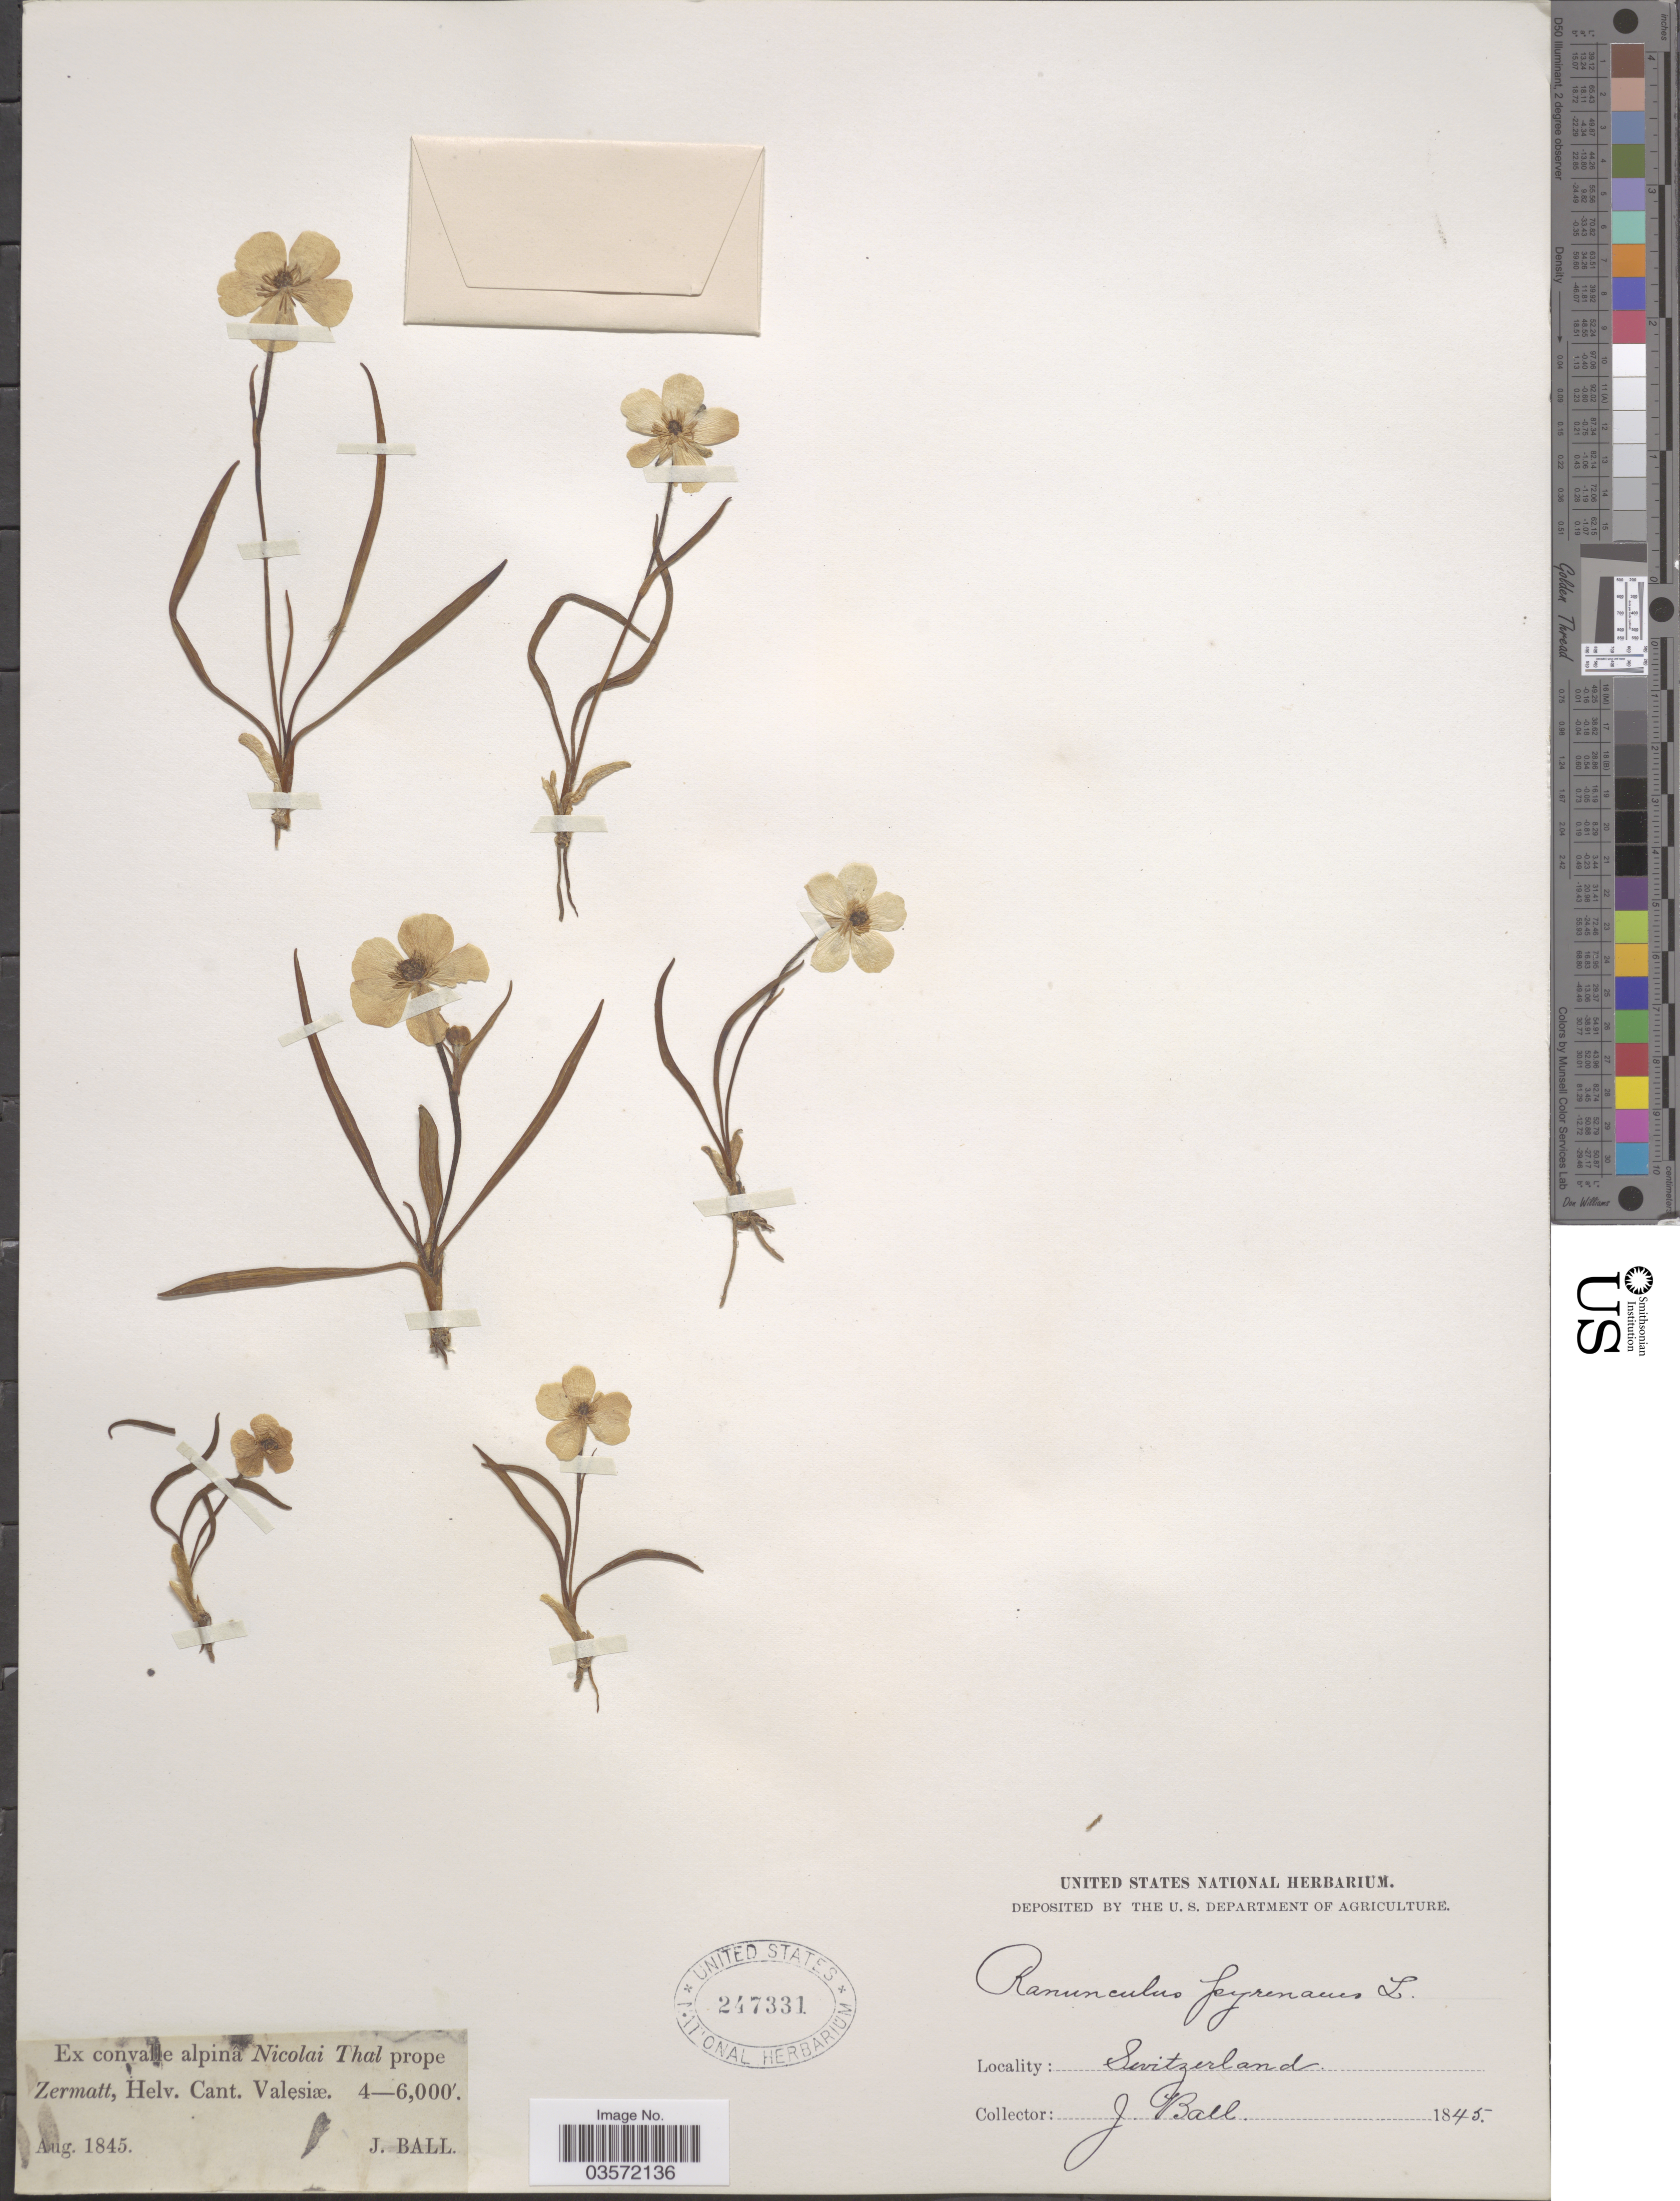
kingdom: Plantae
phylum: Tracheophyta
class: Magnoliopsida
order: Ranunculales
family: Ranunculaceae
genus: Ranunculus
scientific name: Ranunculus pyrenaeus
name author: L.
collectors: J. Ball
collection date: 1845-08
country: Switzerland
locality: Ex convalle alpina Nicolai Thal prope Zermatt, Helv. Cant. Valesiœ.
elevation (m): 1219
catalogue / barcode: US 247331